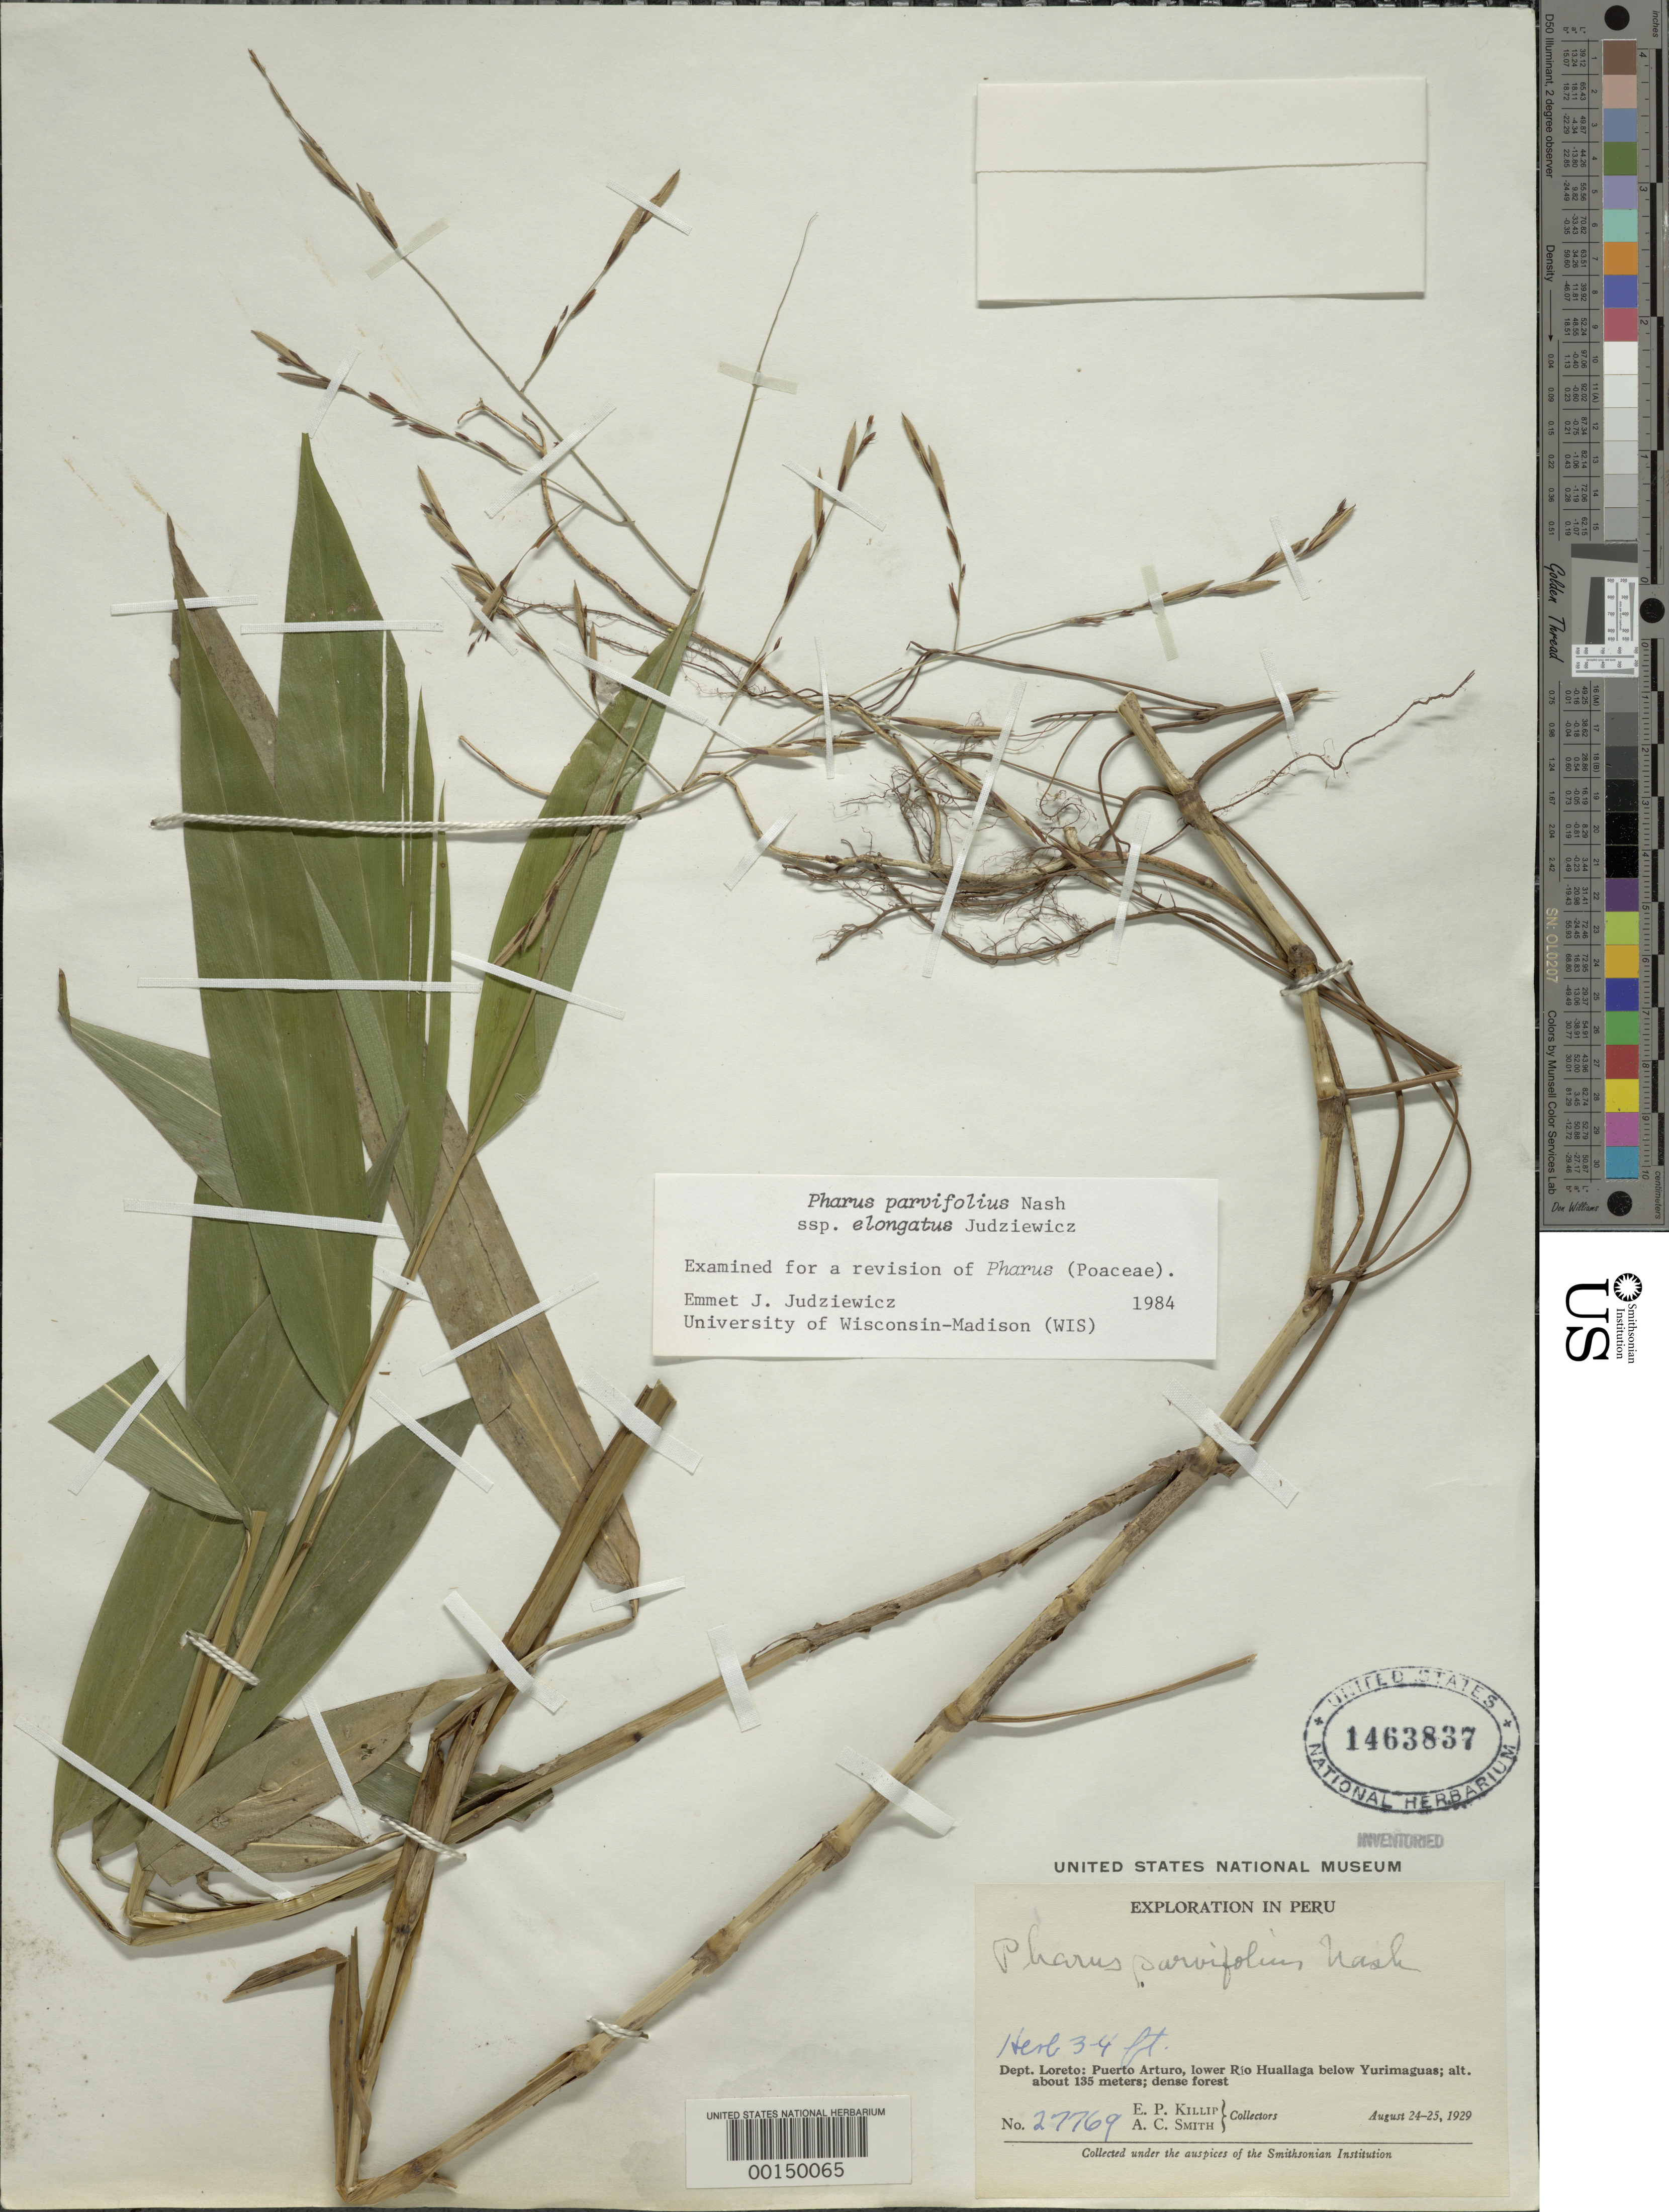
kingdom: Plantae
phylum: Tracheophyta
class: Liliopsida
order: Poales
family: Poaceae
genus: Pharus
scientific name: Pharus parvifolius subsp. elongatus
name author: Judz.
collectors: E. P. Killip & A. C. Smith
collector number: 27769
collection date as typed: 24 Aug 1929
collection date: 1929-08-24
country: Peru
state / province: Loreto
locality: Puerto arturo, rio huallaga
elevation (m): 135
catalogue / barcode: US 1463837